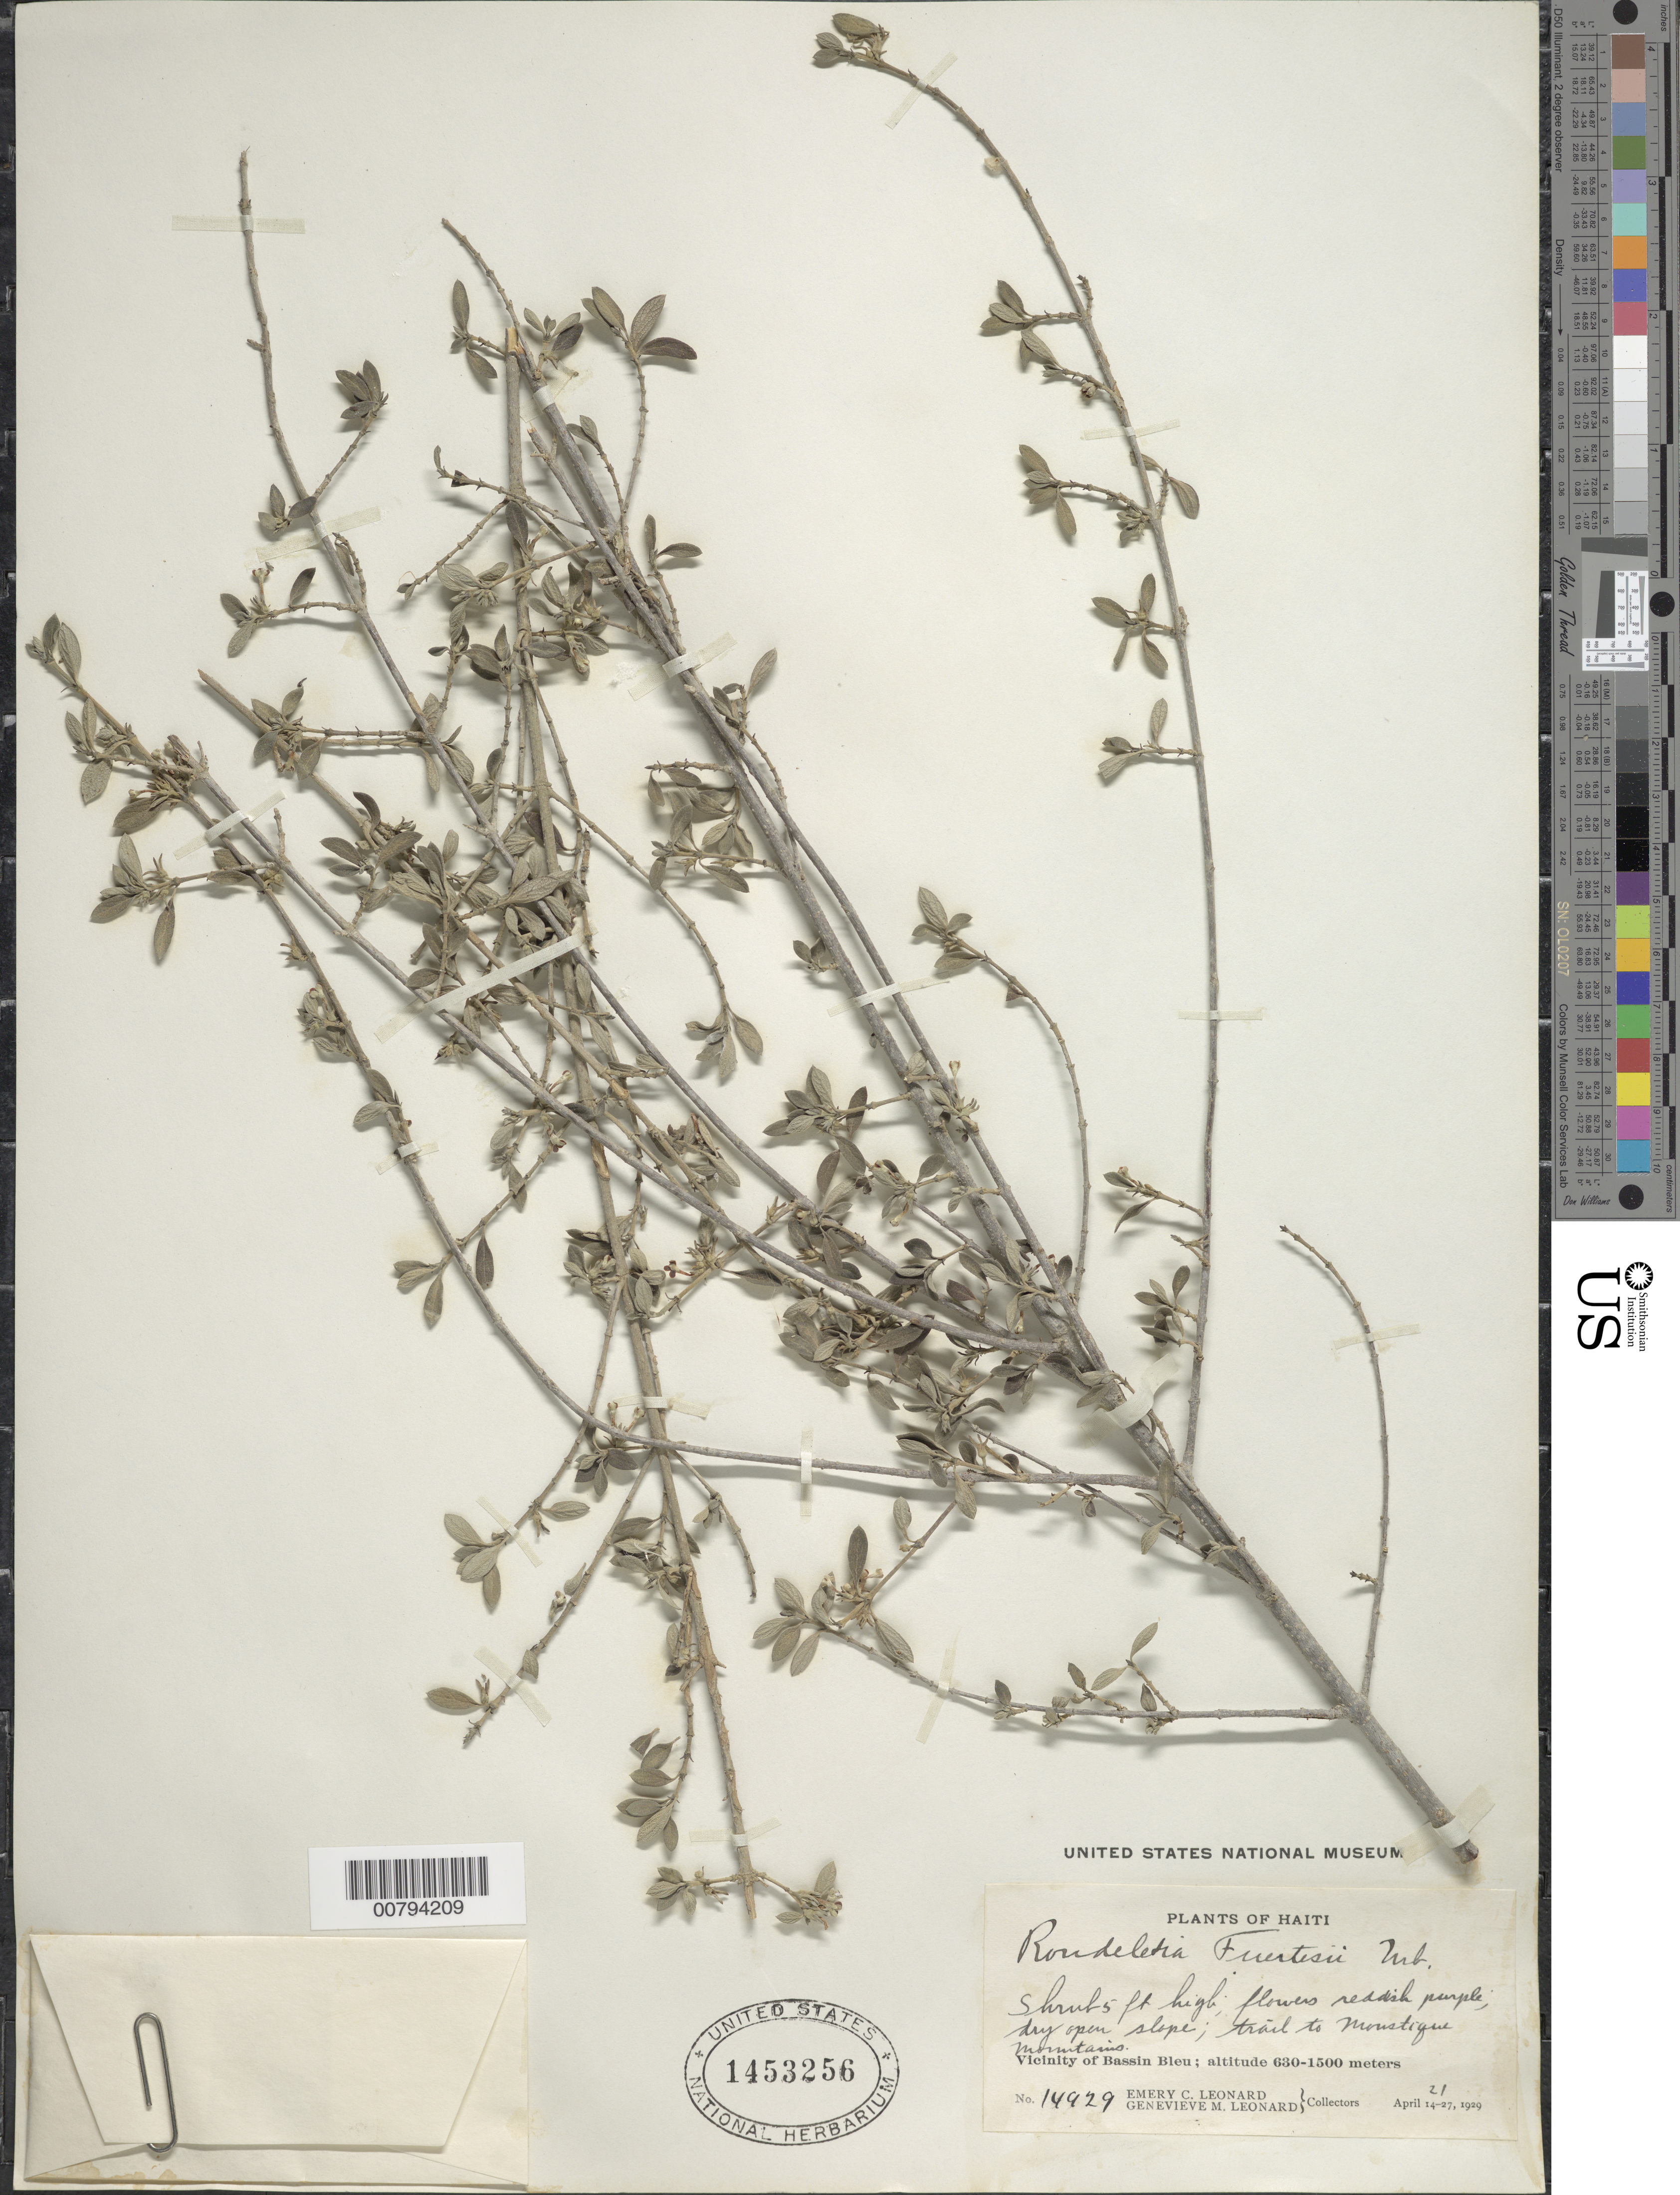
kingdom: Plantae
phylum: Tracheophyta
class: Magnoliopsida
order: Gentianales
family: Rubiaceae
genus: Rondeletia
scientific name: Rondeletia fuertesii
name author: Urb.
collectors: E. C. Leonard & G. M. Leonard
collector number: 14929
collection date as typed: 21 Apr 1929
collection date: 1929-04-21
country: Haiti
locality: Vicinity of Bassin Bleu. Trail to Moustique Mountains.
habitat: Dry open slope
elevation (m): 630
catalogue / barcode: US 1453256